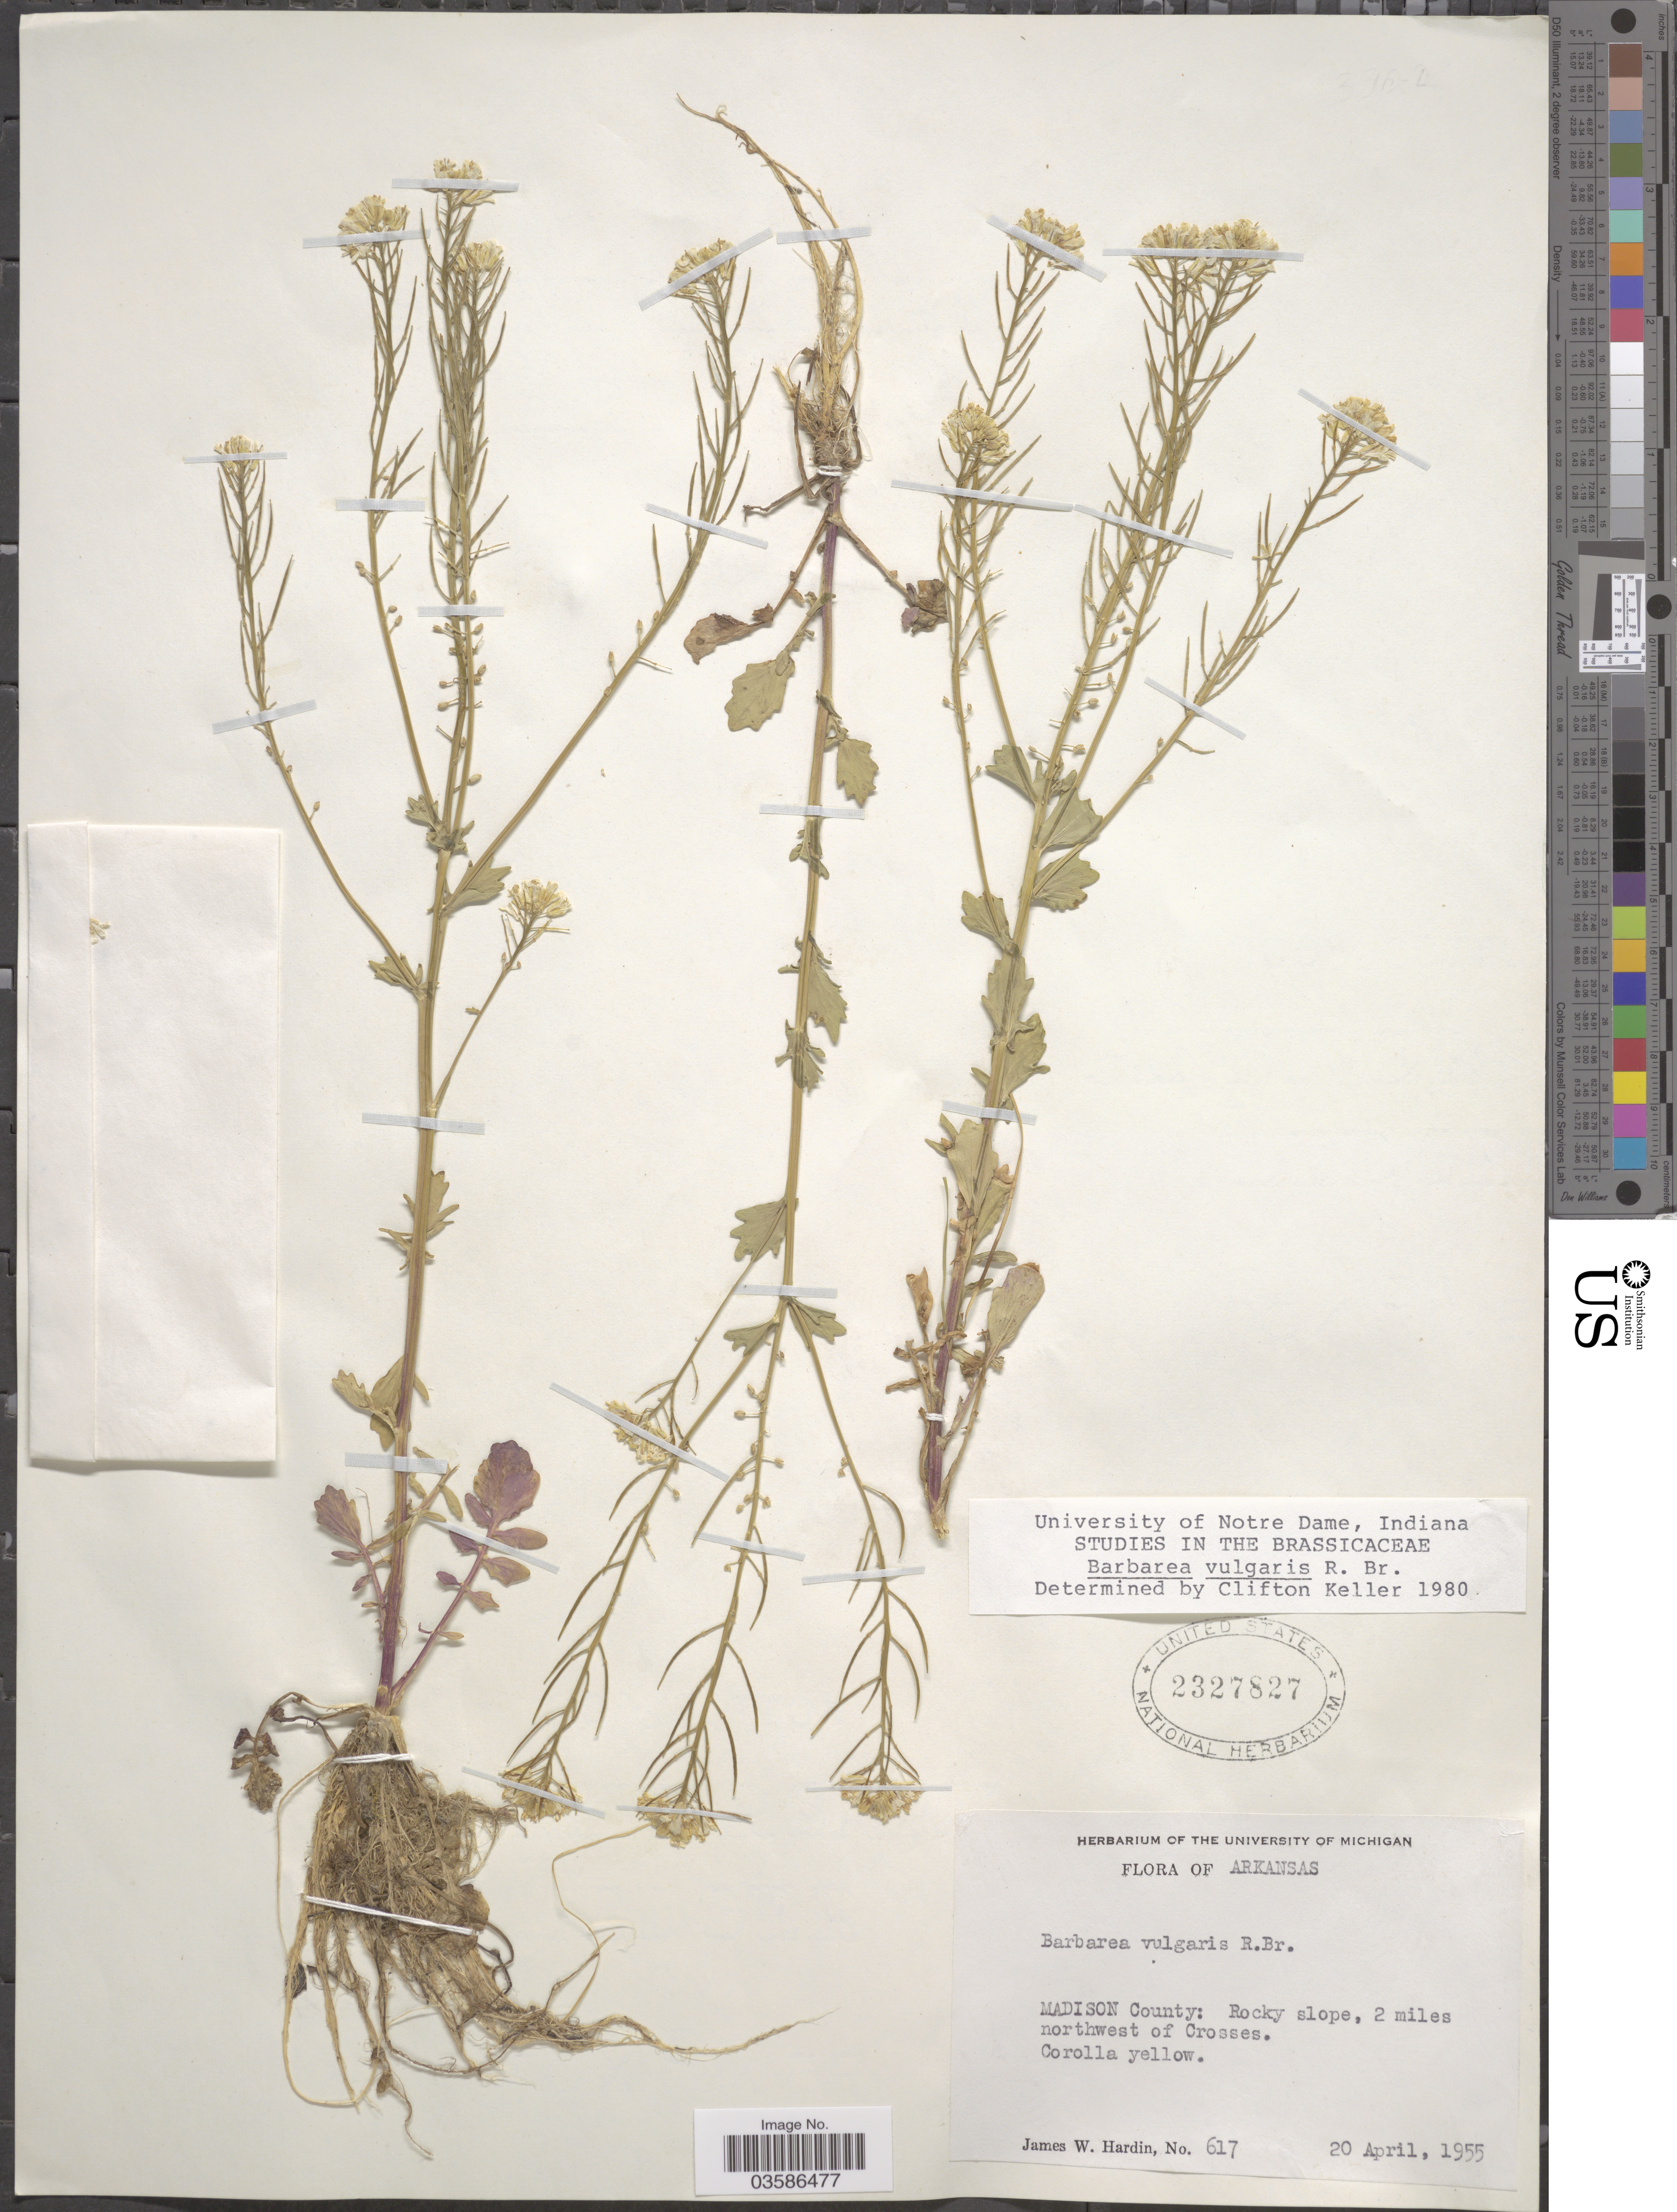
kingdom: Plantae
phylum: Tracheophyta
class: Magnoliopsida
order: Brassicales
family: Brassicaceae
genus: Barbarea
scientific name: Barbarea vulgaris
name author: W.T. Aiton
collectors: J. W. Hardin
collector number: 617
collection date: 1955-04-20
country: United States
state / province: Arkansas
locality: Madison County: Rocky slope, 2 miles northwest of Crosses.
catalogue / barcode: US 2327827